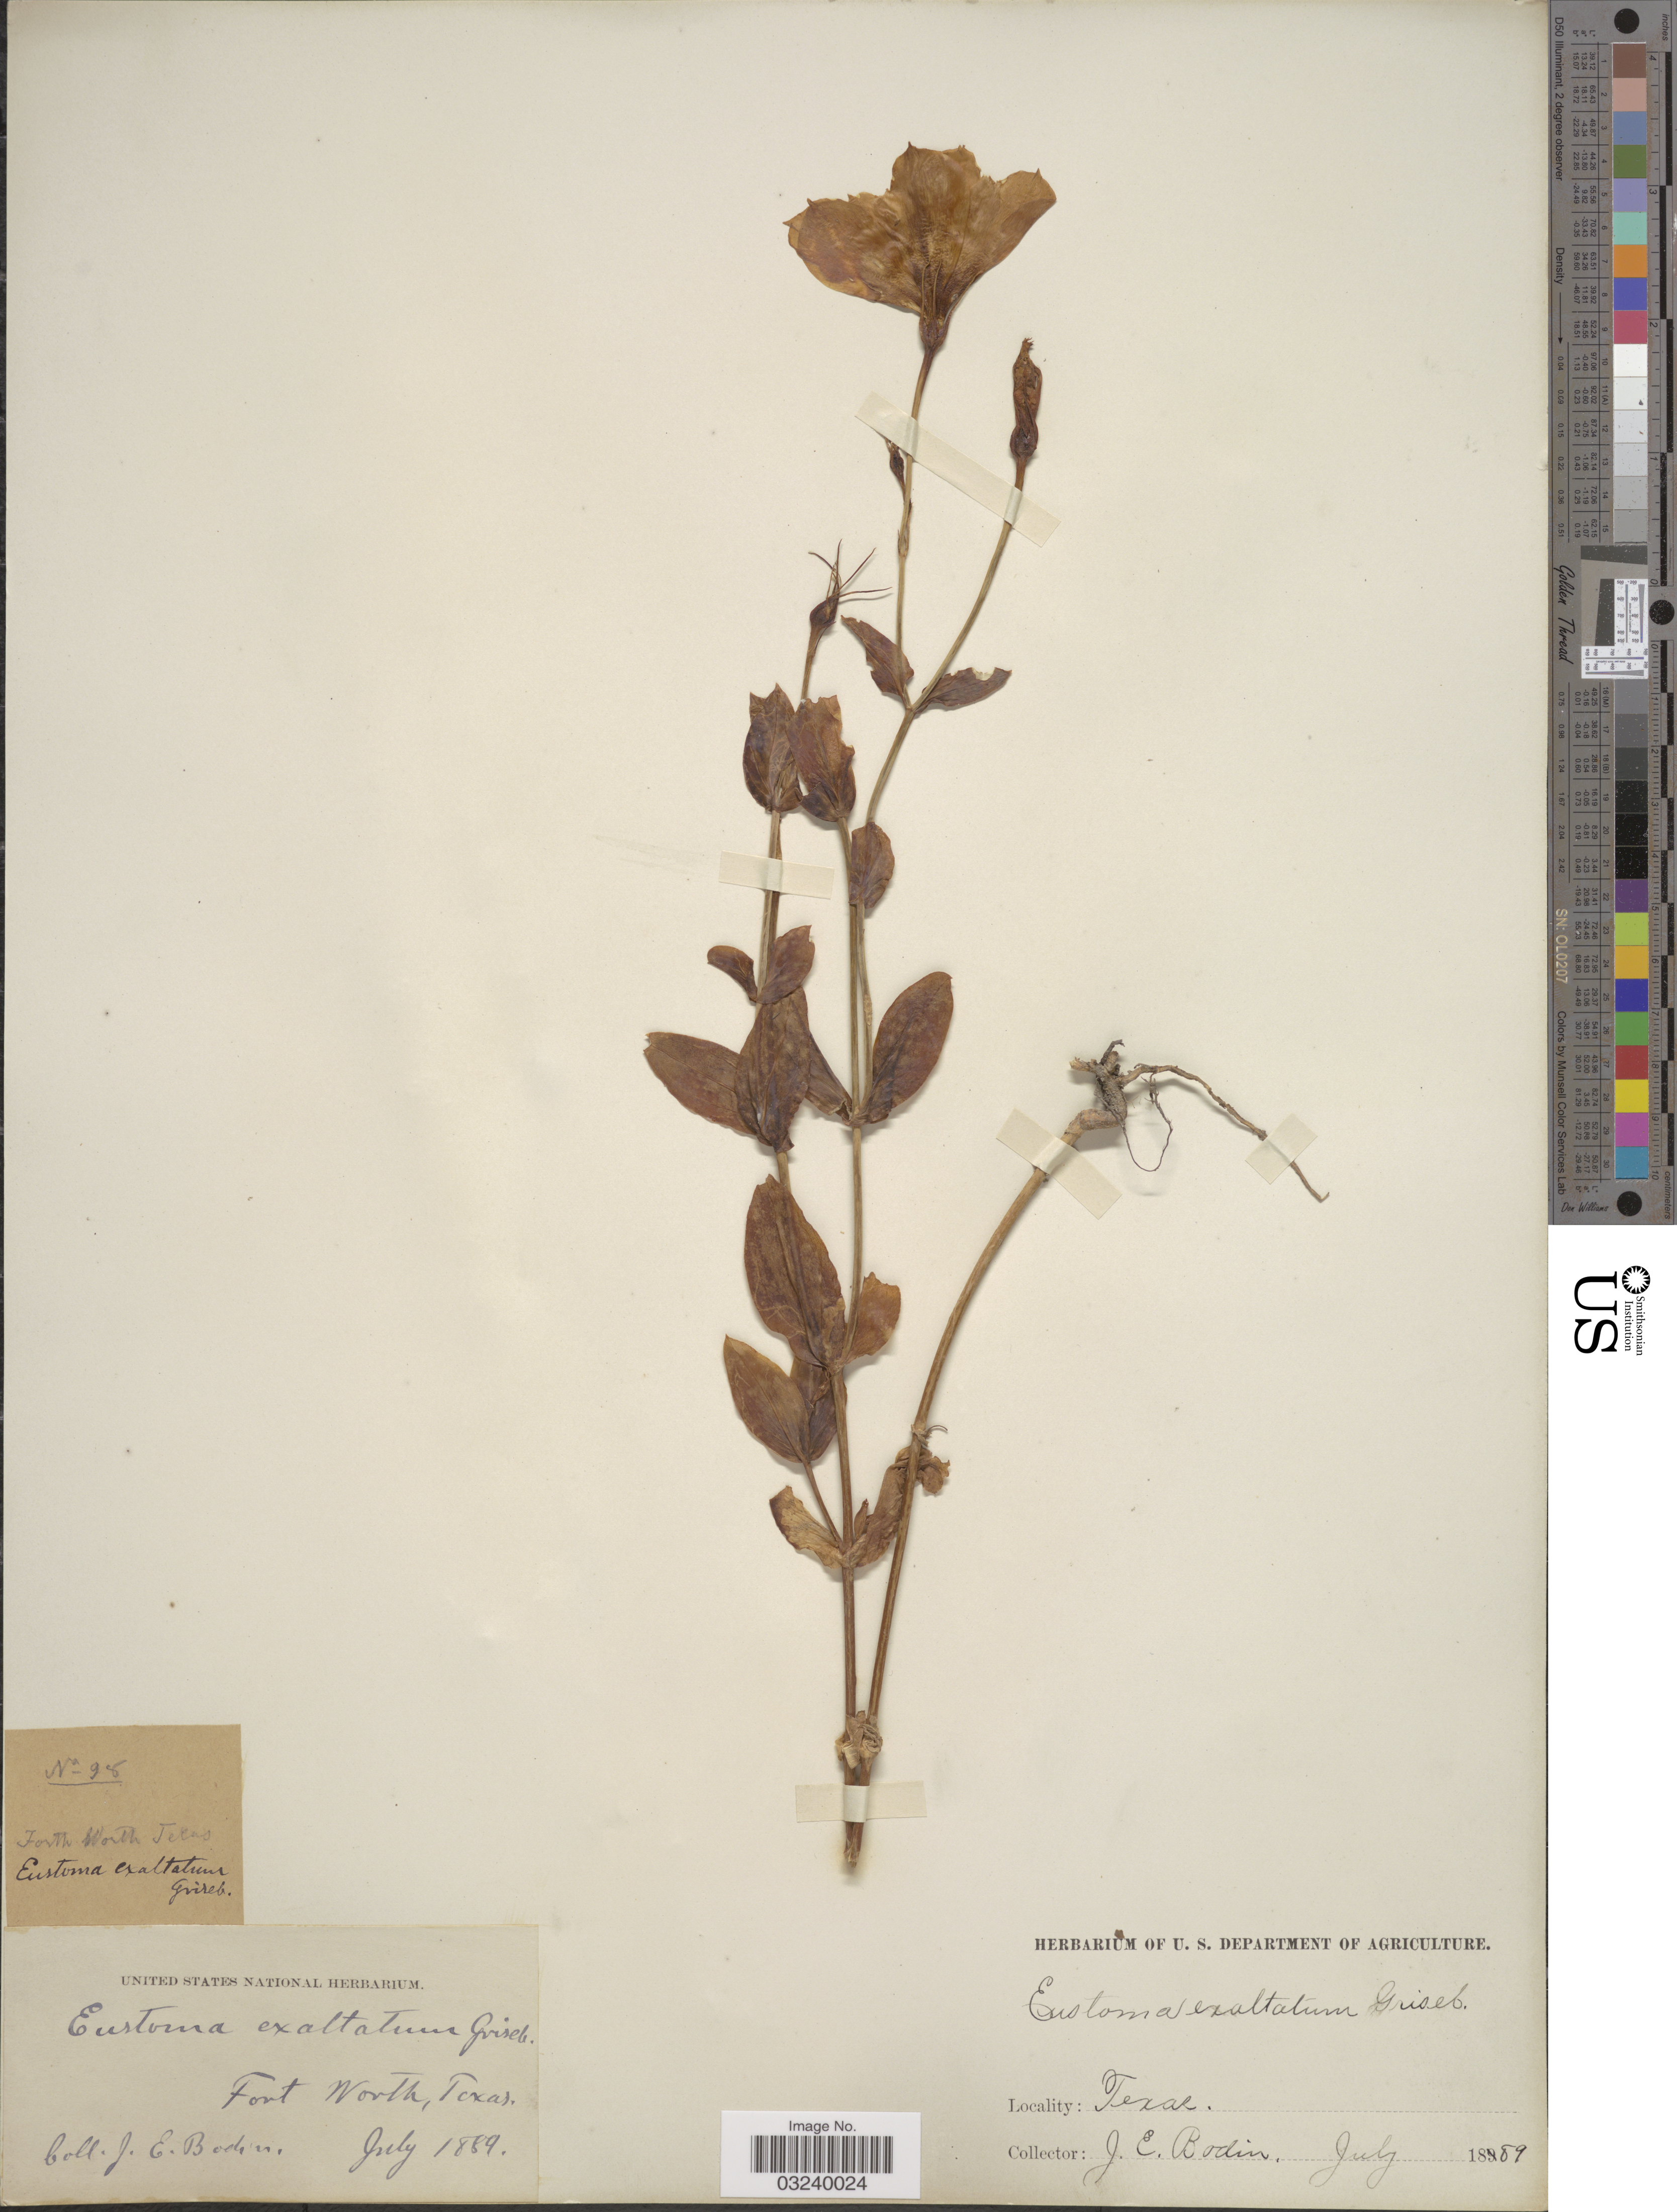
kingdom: Plantae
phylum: Tracheophyta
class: Magnoliopsida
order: Gentianales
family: Gentianaceae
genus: Eustoma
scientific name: Eustoma grandiflorum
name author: (Raf.) Shinners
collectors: J. E. Bodin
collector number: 98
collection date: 1889-07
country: United States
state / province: Texas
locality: Fort Worth, Texas.